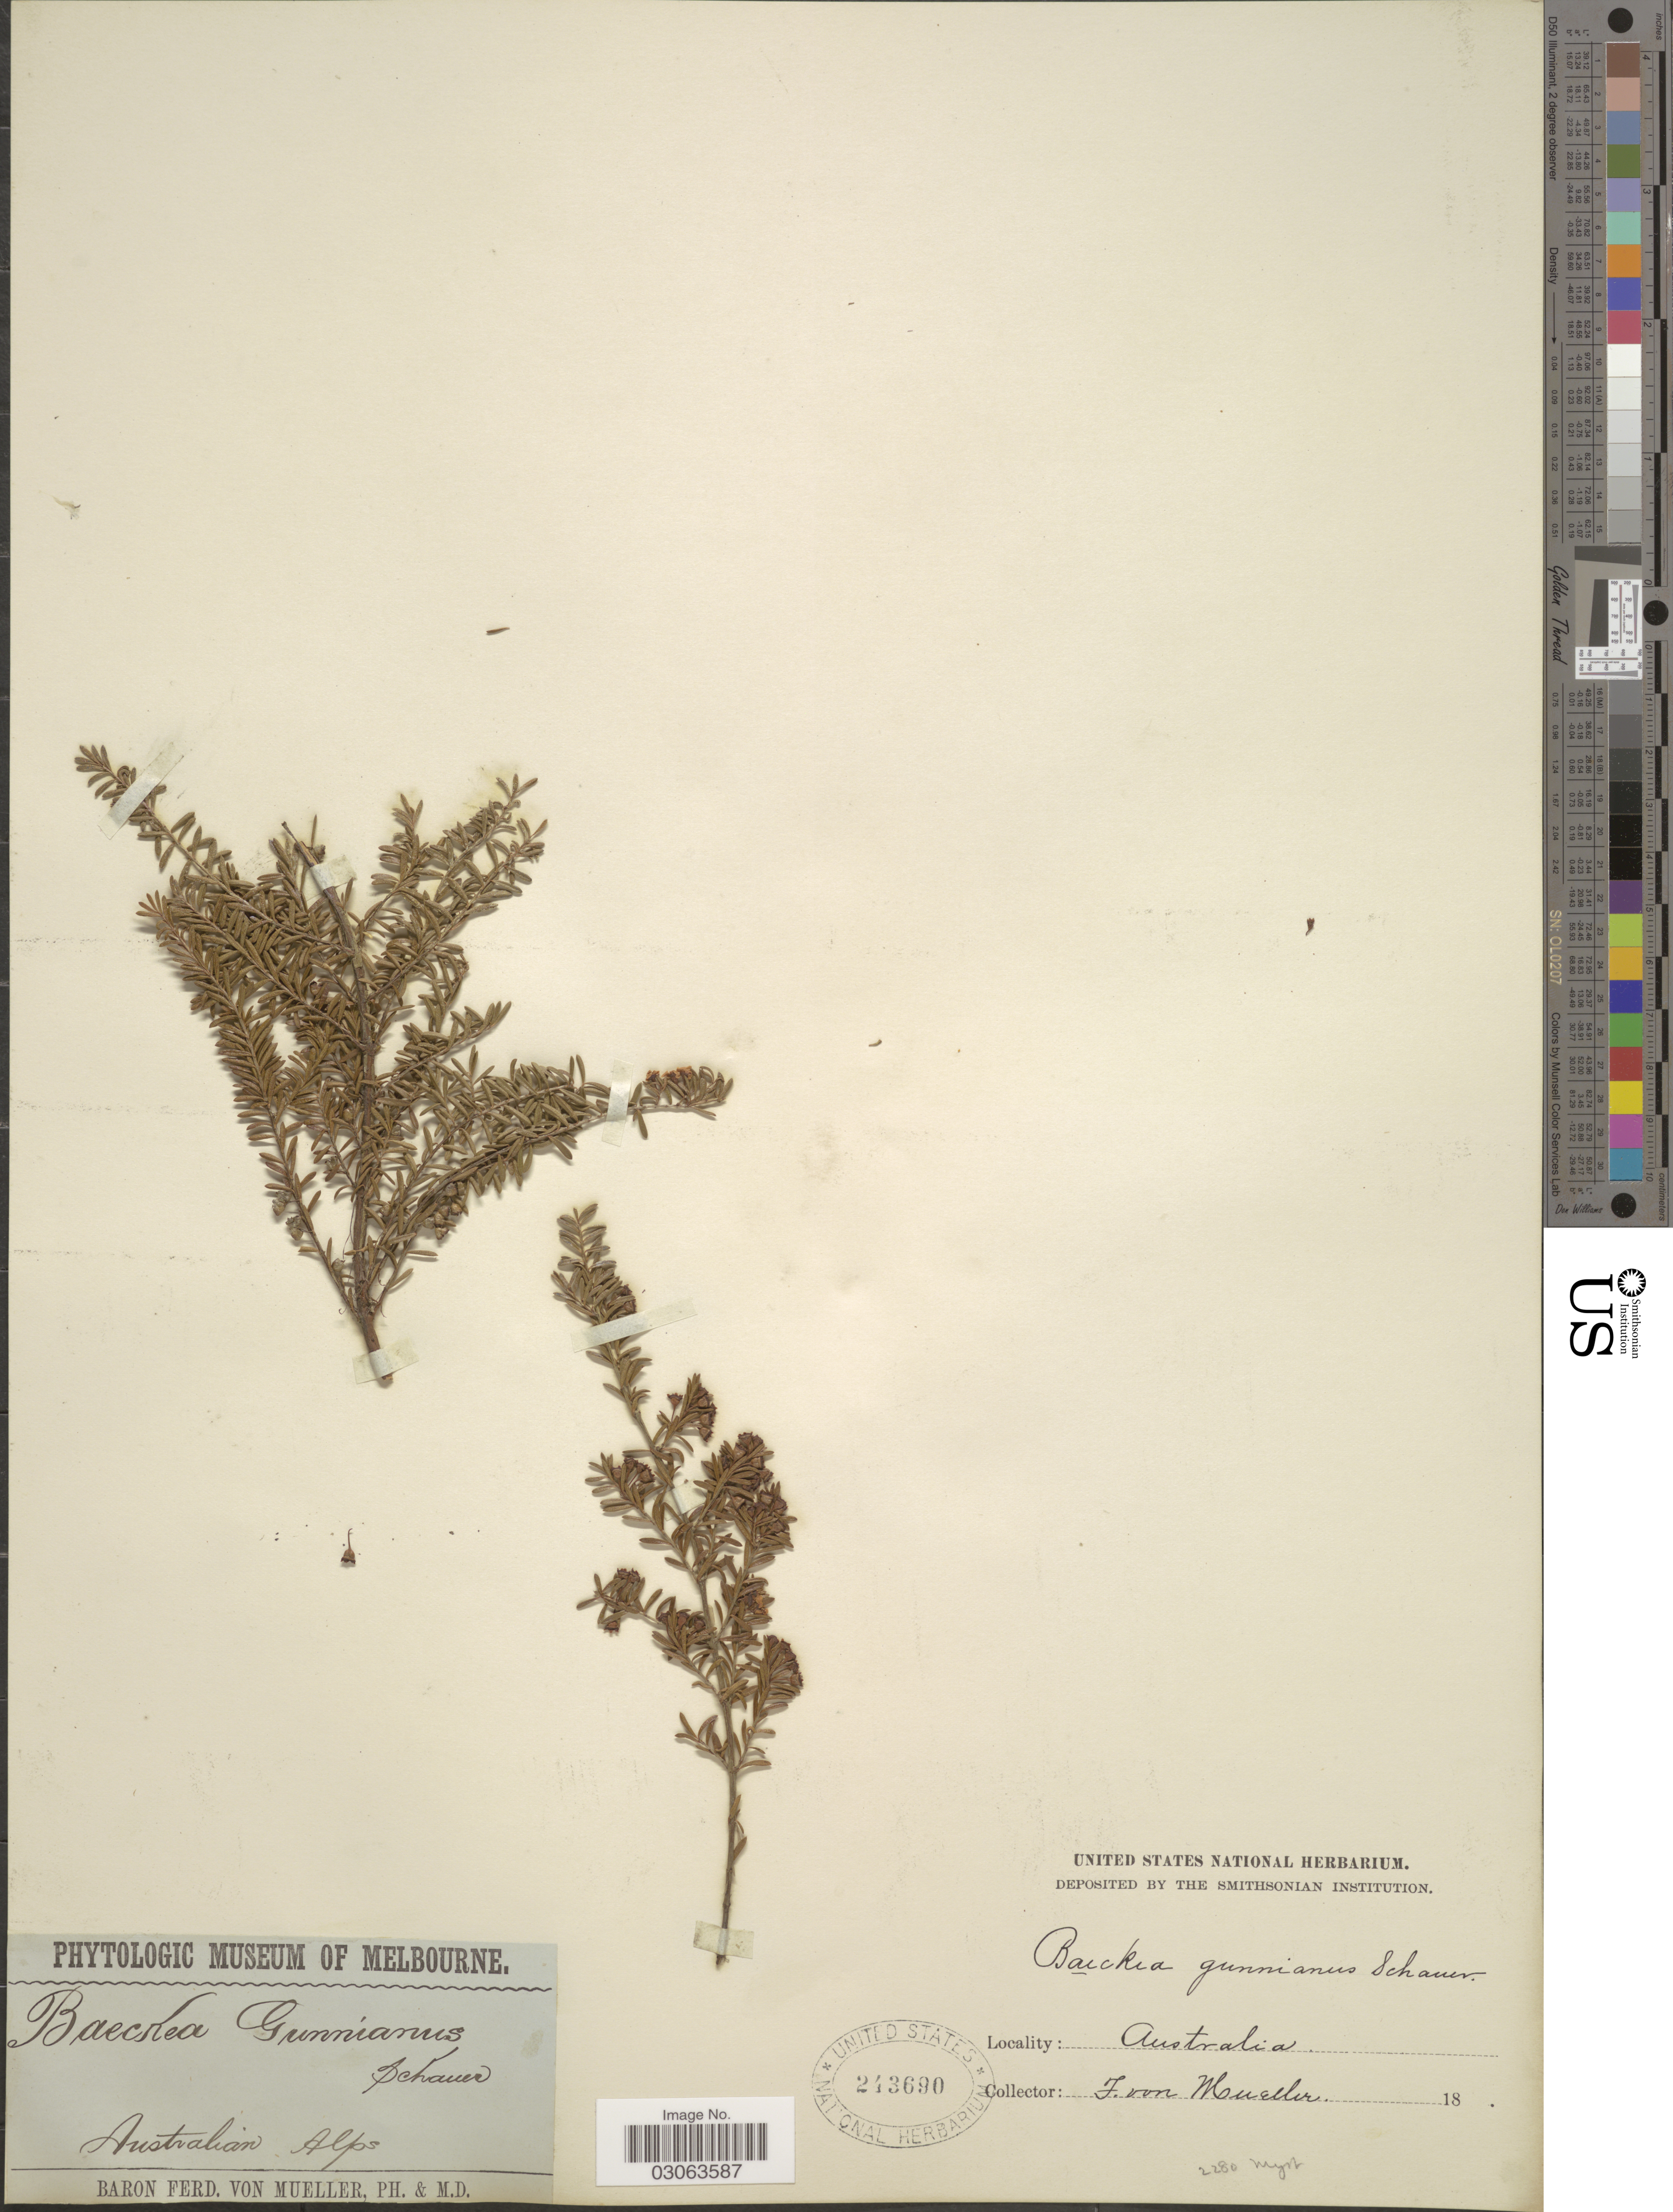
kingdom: Plantae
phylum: Tracheophyta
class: Magnoliopsida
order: Myrtales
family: Myrtaceae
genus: Baeckea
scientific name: Baeckea gunniana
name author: Schauer ex Walp.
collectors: F. Mueller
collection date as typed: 18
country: Australia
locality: Australian Alps.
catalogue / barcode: US 243690